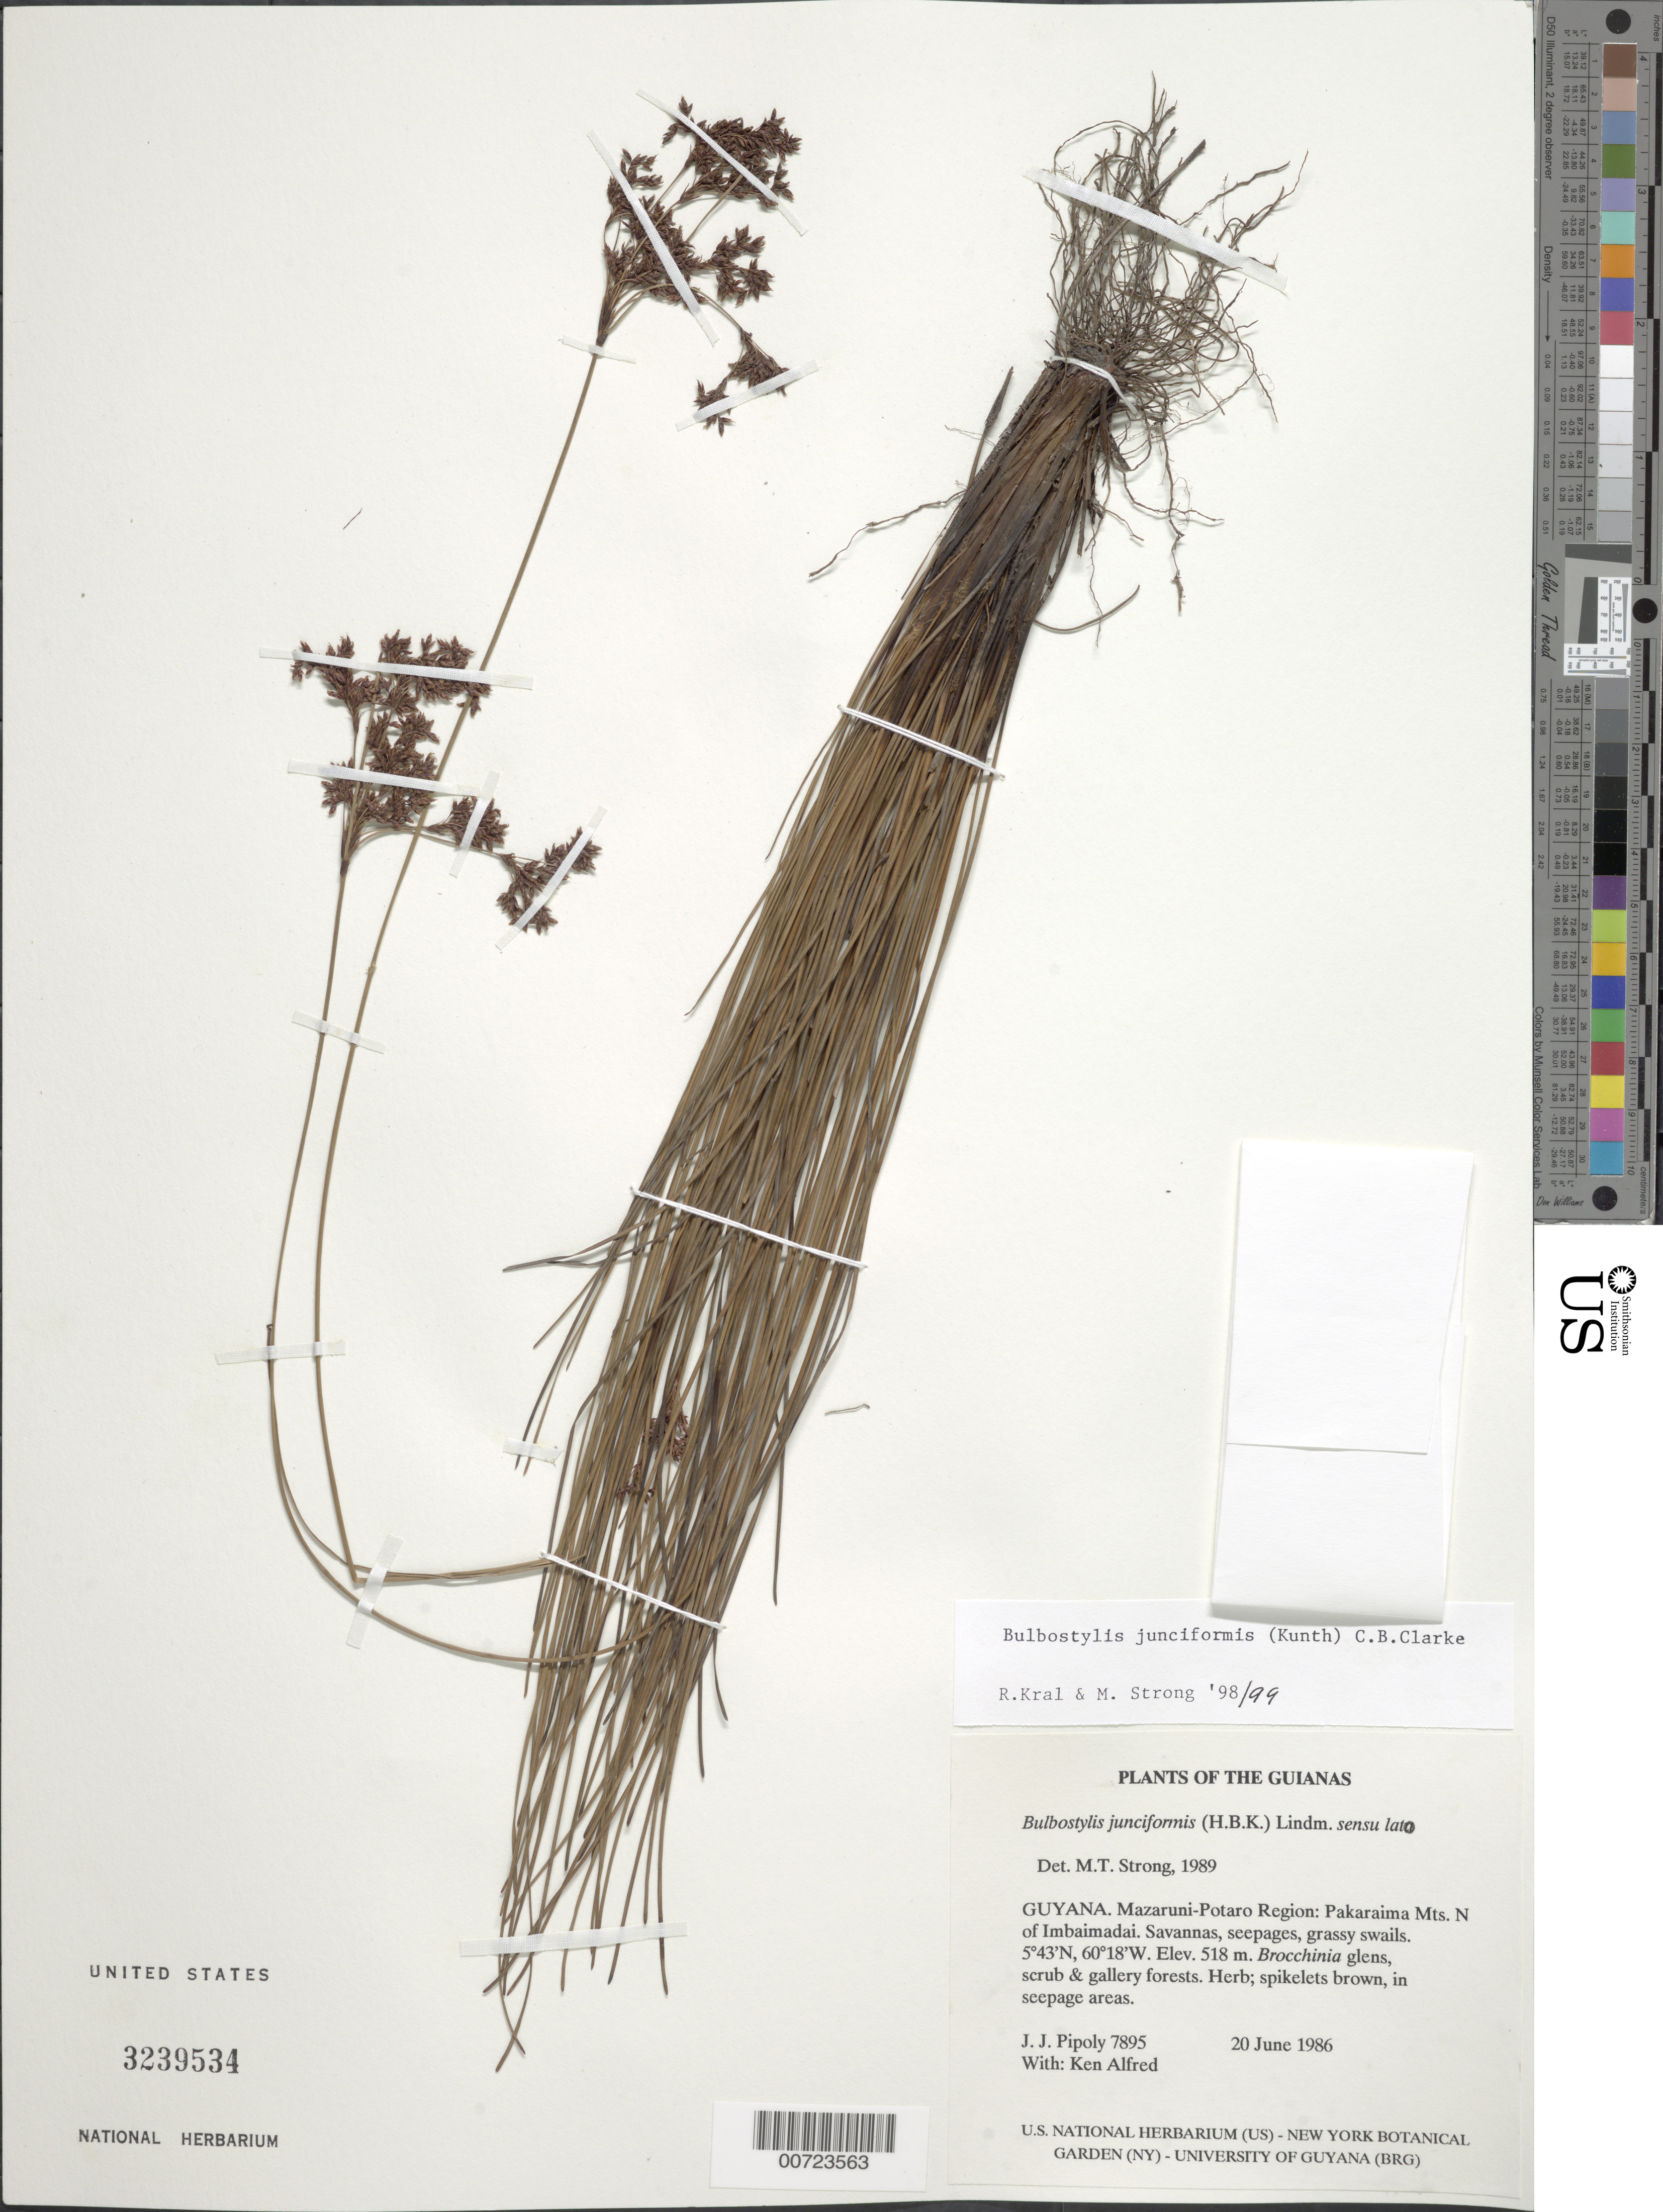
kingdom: Plantae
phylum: Tracheophyta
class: Liliopsida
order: Poales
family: Cyperaceae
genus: Bulbostylis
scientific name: Bulbostylis junciformis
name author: (Kunth) C.B. Clarke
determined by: Kral, R.; Strong, M. T.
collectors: J. J. Pipoly & K. Alfred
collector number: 7895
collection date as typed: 20 June 1986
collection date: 1986-06-20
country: Guyana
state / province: Cuyuni-Mazaruni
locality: Pakaraima Mts. N of Imbaimadai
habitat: Savannas, seepages, grassy swails, Brocchinia glens, scrub & gallery forests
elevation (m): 518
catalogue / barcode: US 3239534